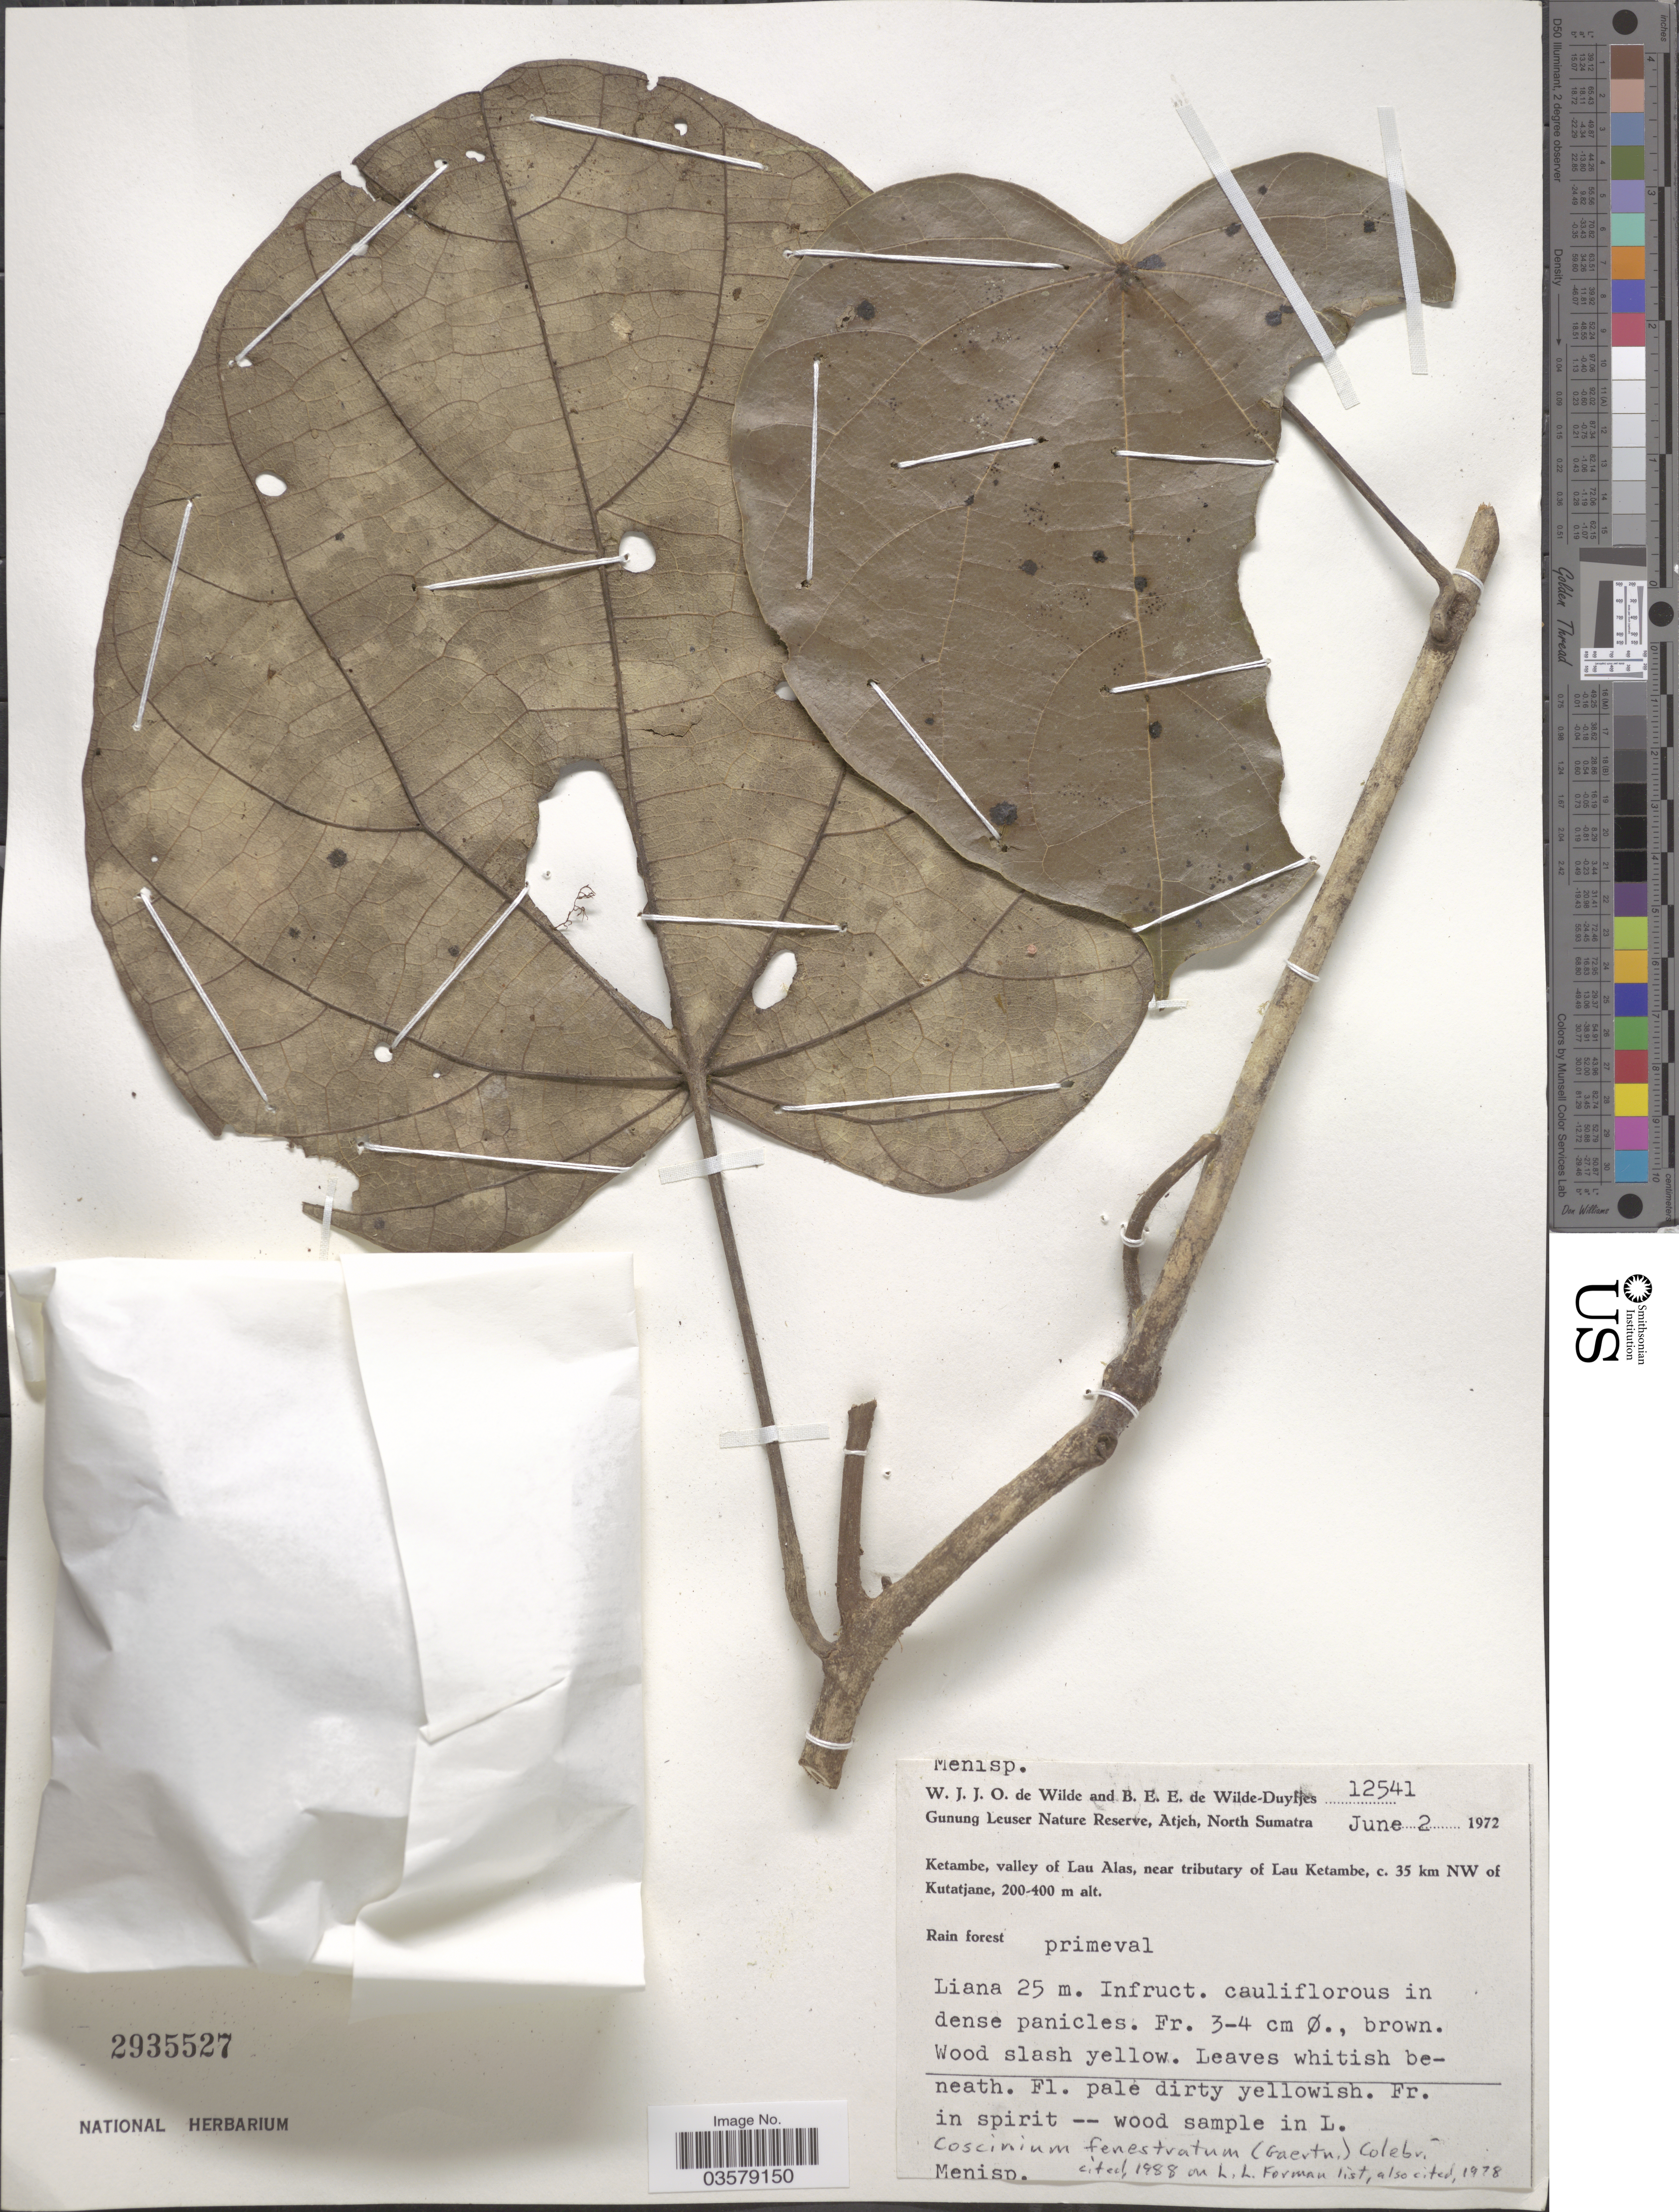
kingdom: Plantae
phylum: Tracheophyta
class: Magnoliopsida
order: Ranunculales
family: Menispermaceae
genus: Coscinium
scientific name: Coscinium fenestratum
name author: Colebr.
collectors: W. J. de Wilde & B. E. de Wilde-Duyfjes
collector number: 12541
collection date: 1972-06-02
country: Indonesia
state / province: Sumatra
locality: Gunung Leuser Nature Reserve, Atjeh, North Sumatra. Ketambe; valley of Lau Alas, near tributary of Lau Ketambe, c. 35 km NW of Kutatjane.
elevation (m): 200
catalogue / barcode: US 2935527